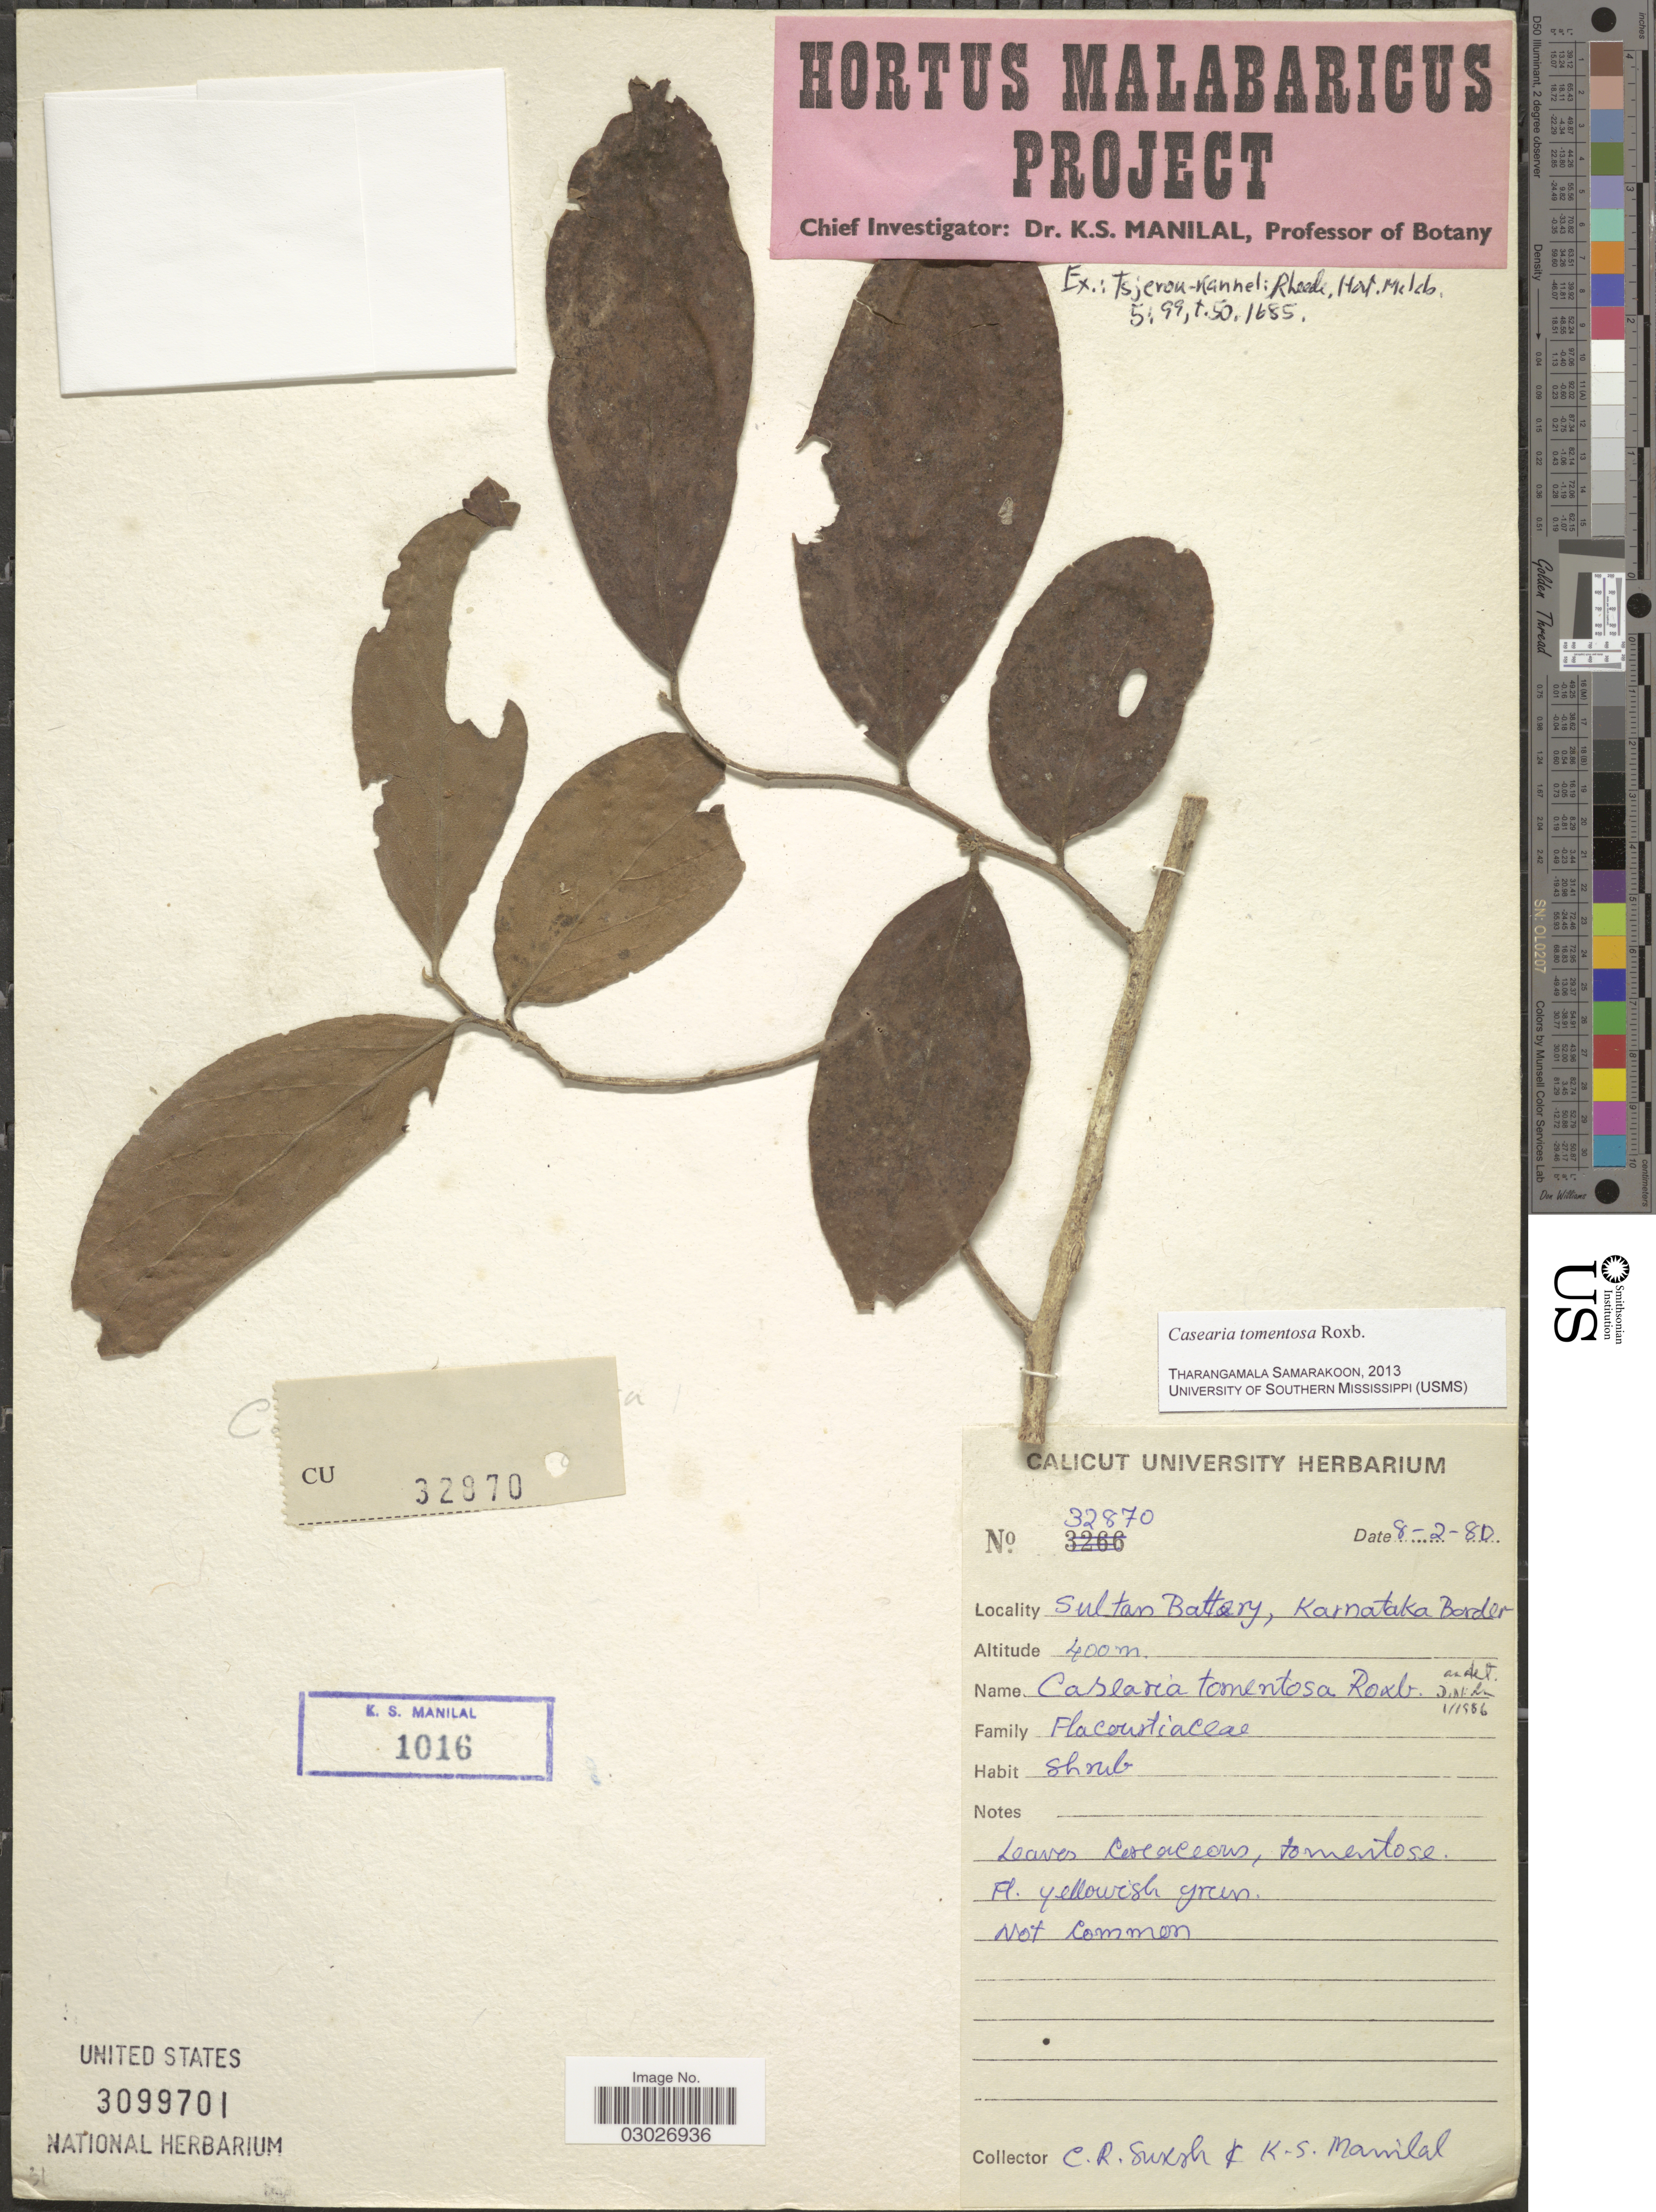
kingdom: Plantae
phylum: Tracheophyta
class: Magnoliopsida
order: Malpighiales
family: Salicaceae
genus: Casearia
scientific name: Casearia tomentosa var. tomentosa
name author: Roxb.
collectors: C. Suresh & K. Manilal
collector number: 32870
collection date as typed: Transcribed d/m/y: 8/2/80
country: India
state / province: Karnataka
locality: Sultan Bathery, Karnataka Border.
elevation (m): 400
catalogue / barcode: US 3099701